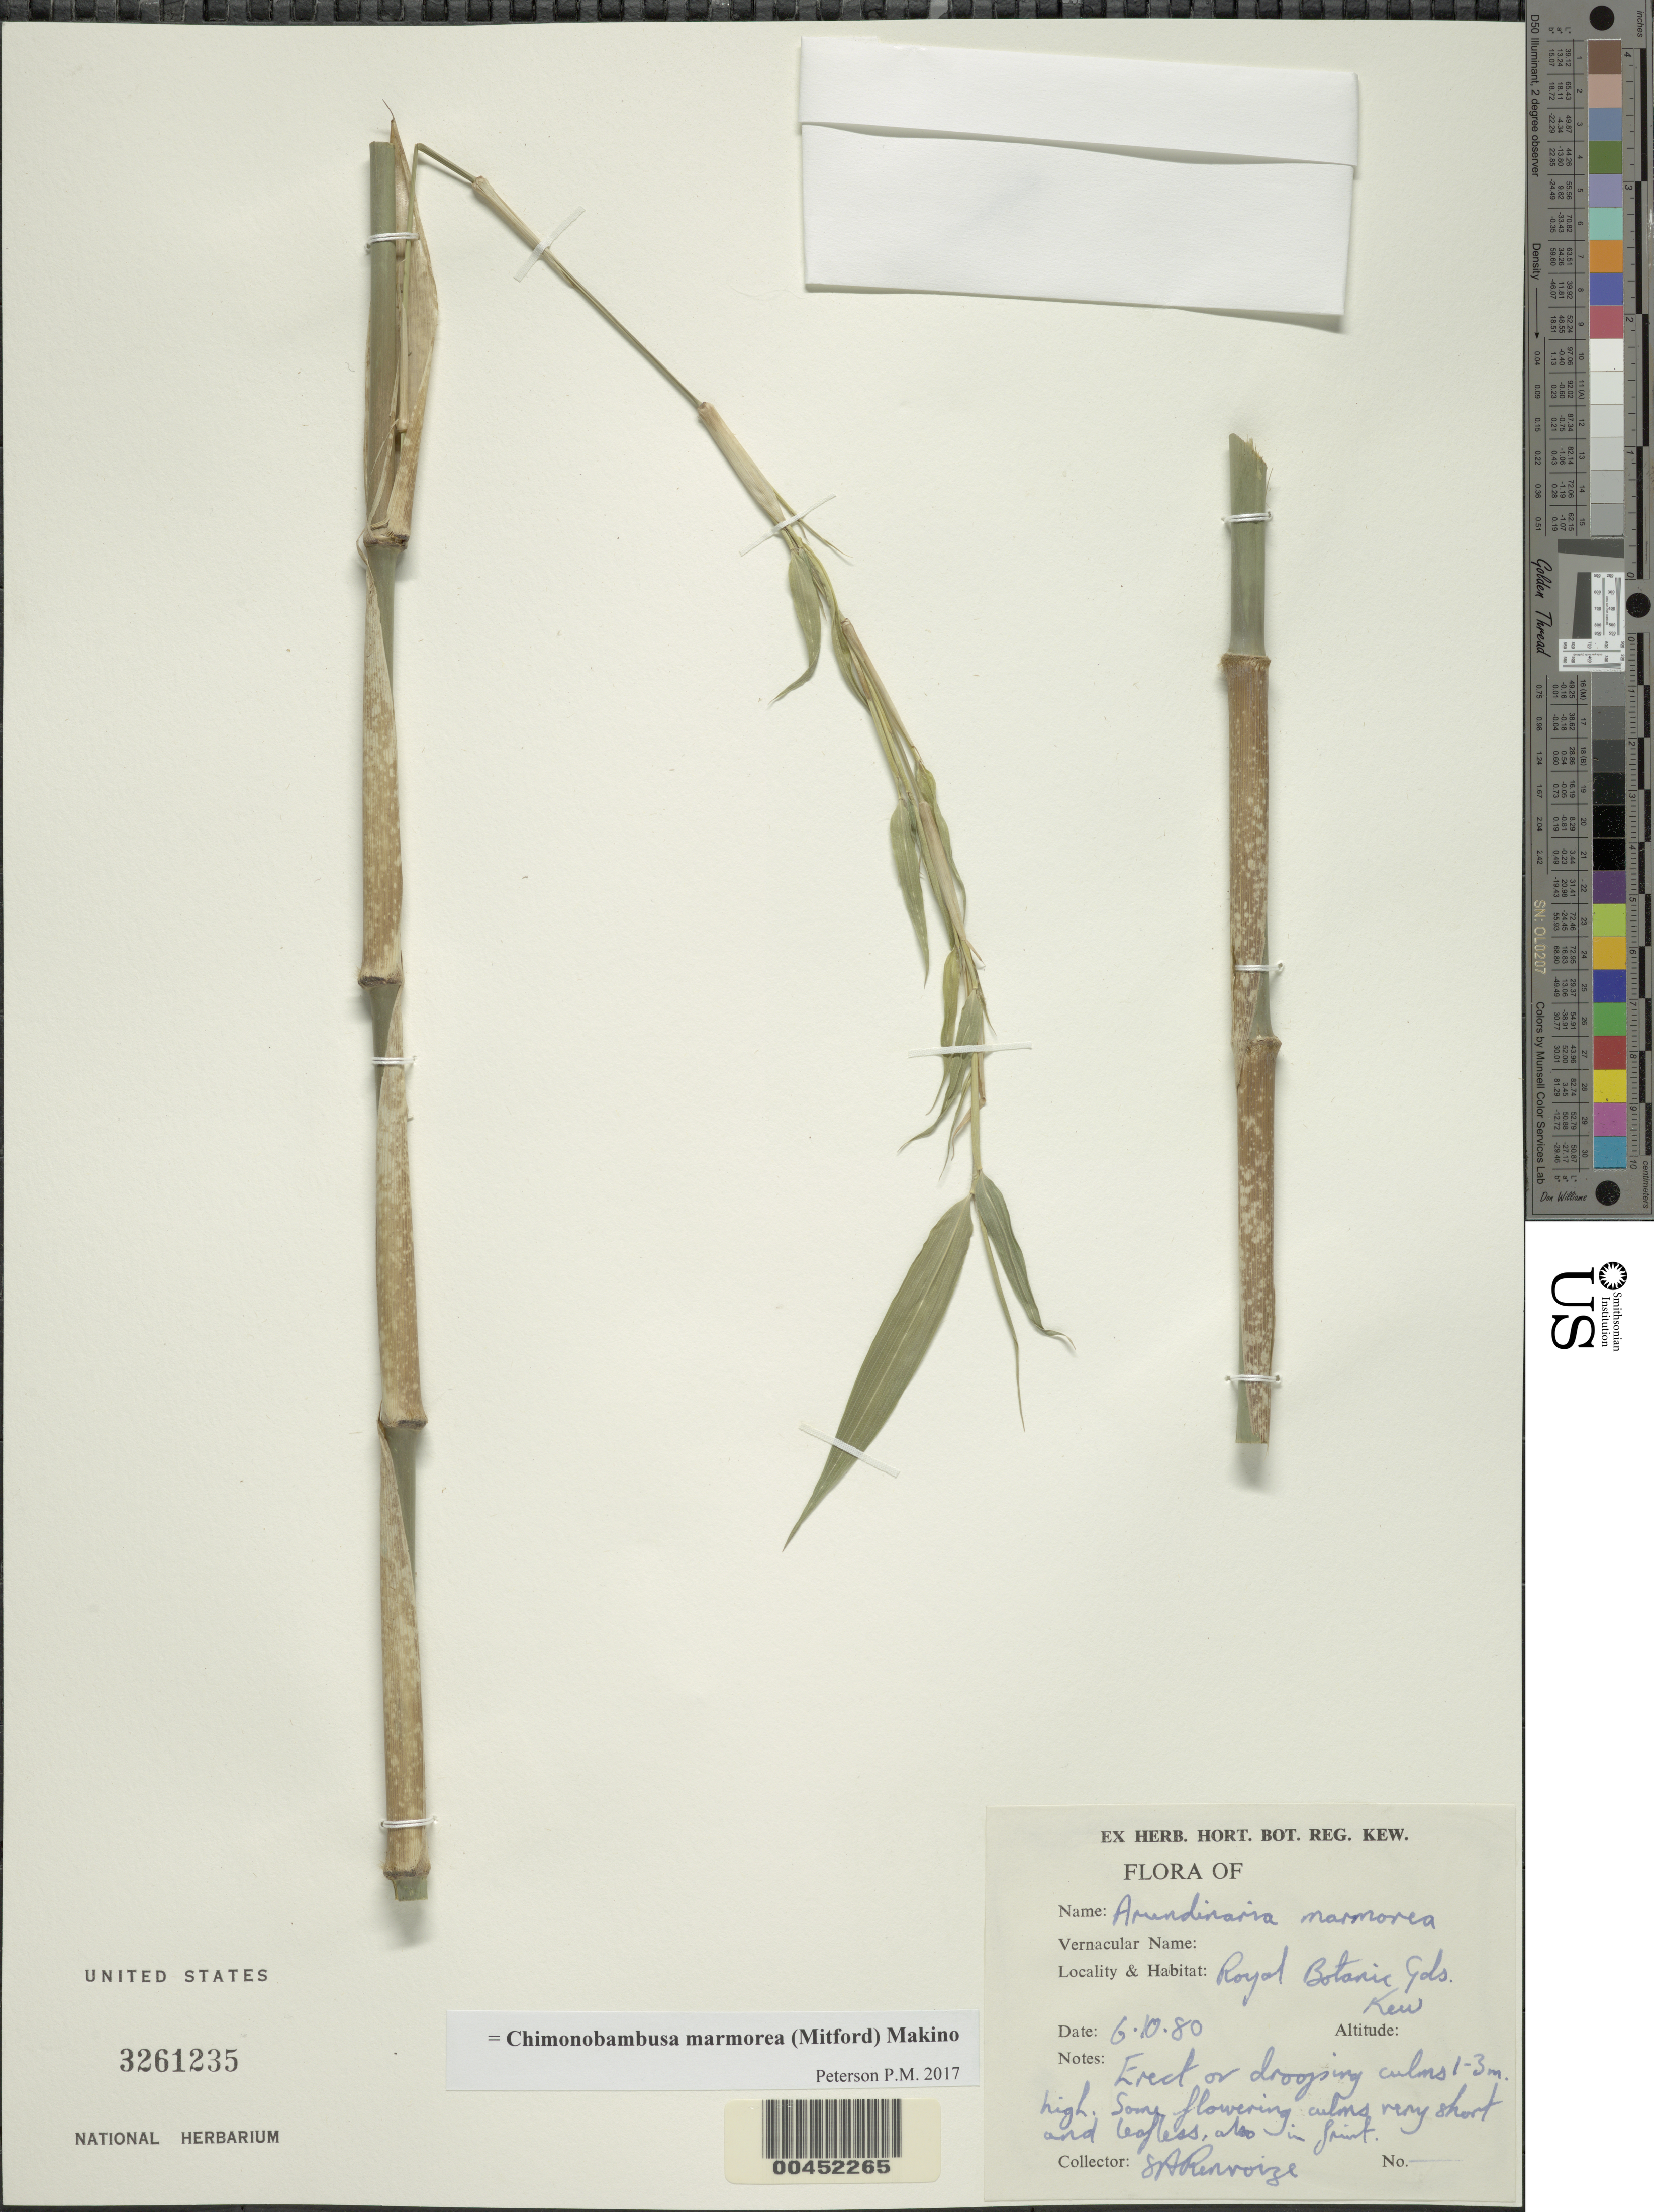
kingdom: Plantae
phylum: Tracheophyta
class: Liliopsida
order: Poales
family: Poaceae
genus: Chimonobambusa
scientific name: Chimonobambusa marmorea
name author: Makino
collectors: S. A. Renvoize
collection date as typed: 06 Oct 1980 or 10 Jun 1980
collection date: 1980-06-10 or 1980-10-06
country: United Kingdom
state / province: England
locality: Royal Botanic Gardens, Kew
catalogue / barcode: US 3261235